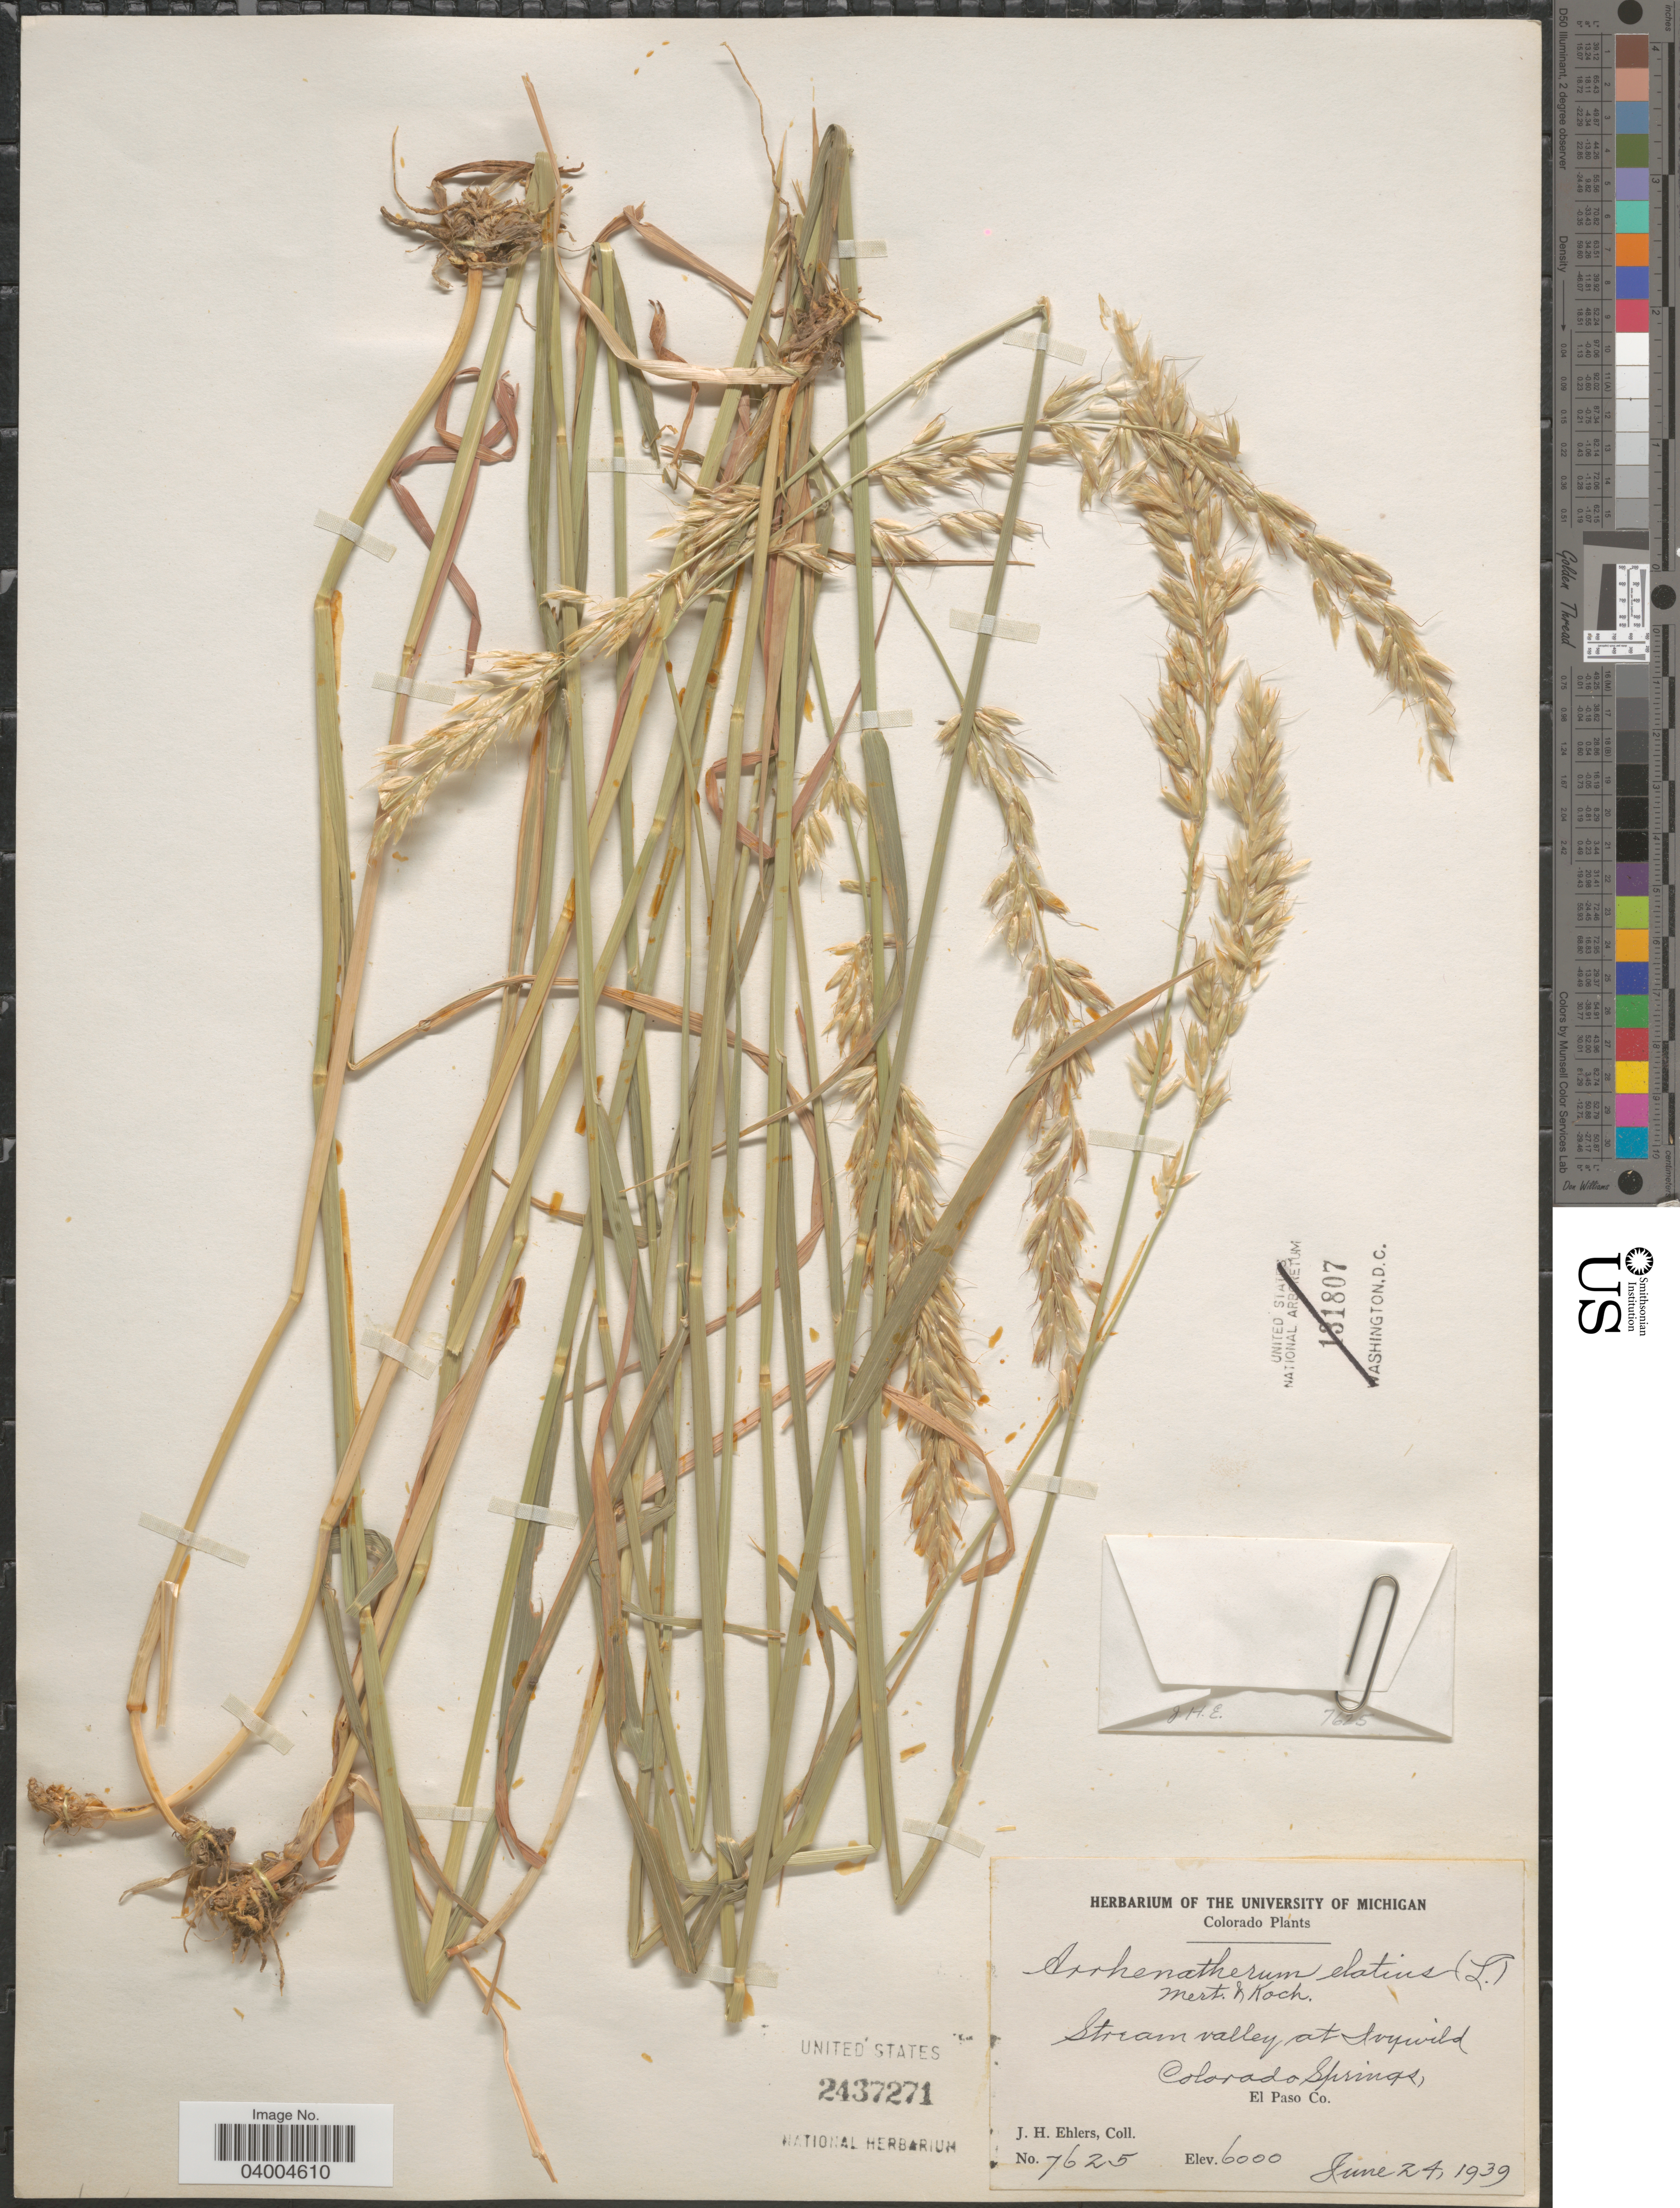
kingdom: Plantae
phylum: Tracheophyta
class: Liliopsida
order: Poales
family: Poaceae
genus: Arrhenatherum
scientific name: Arrhenatherum elatius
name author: (L.) J. Presl & C. Presl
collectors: J. H. Ehlers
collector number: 7625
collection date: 1939-06-24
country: United States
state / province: Colorado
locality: Stream valley at Ivywild. Colorado Springs, El Paso Co.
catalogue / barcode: US 2437271